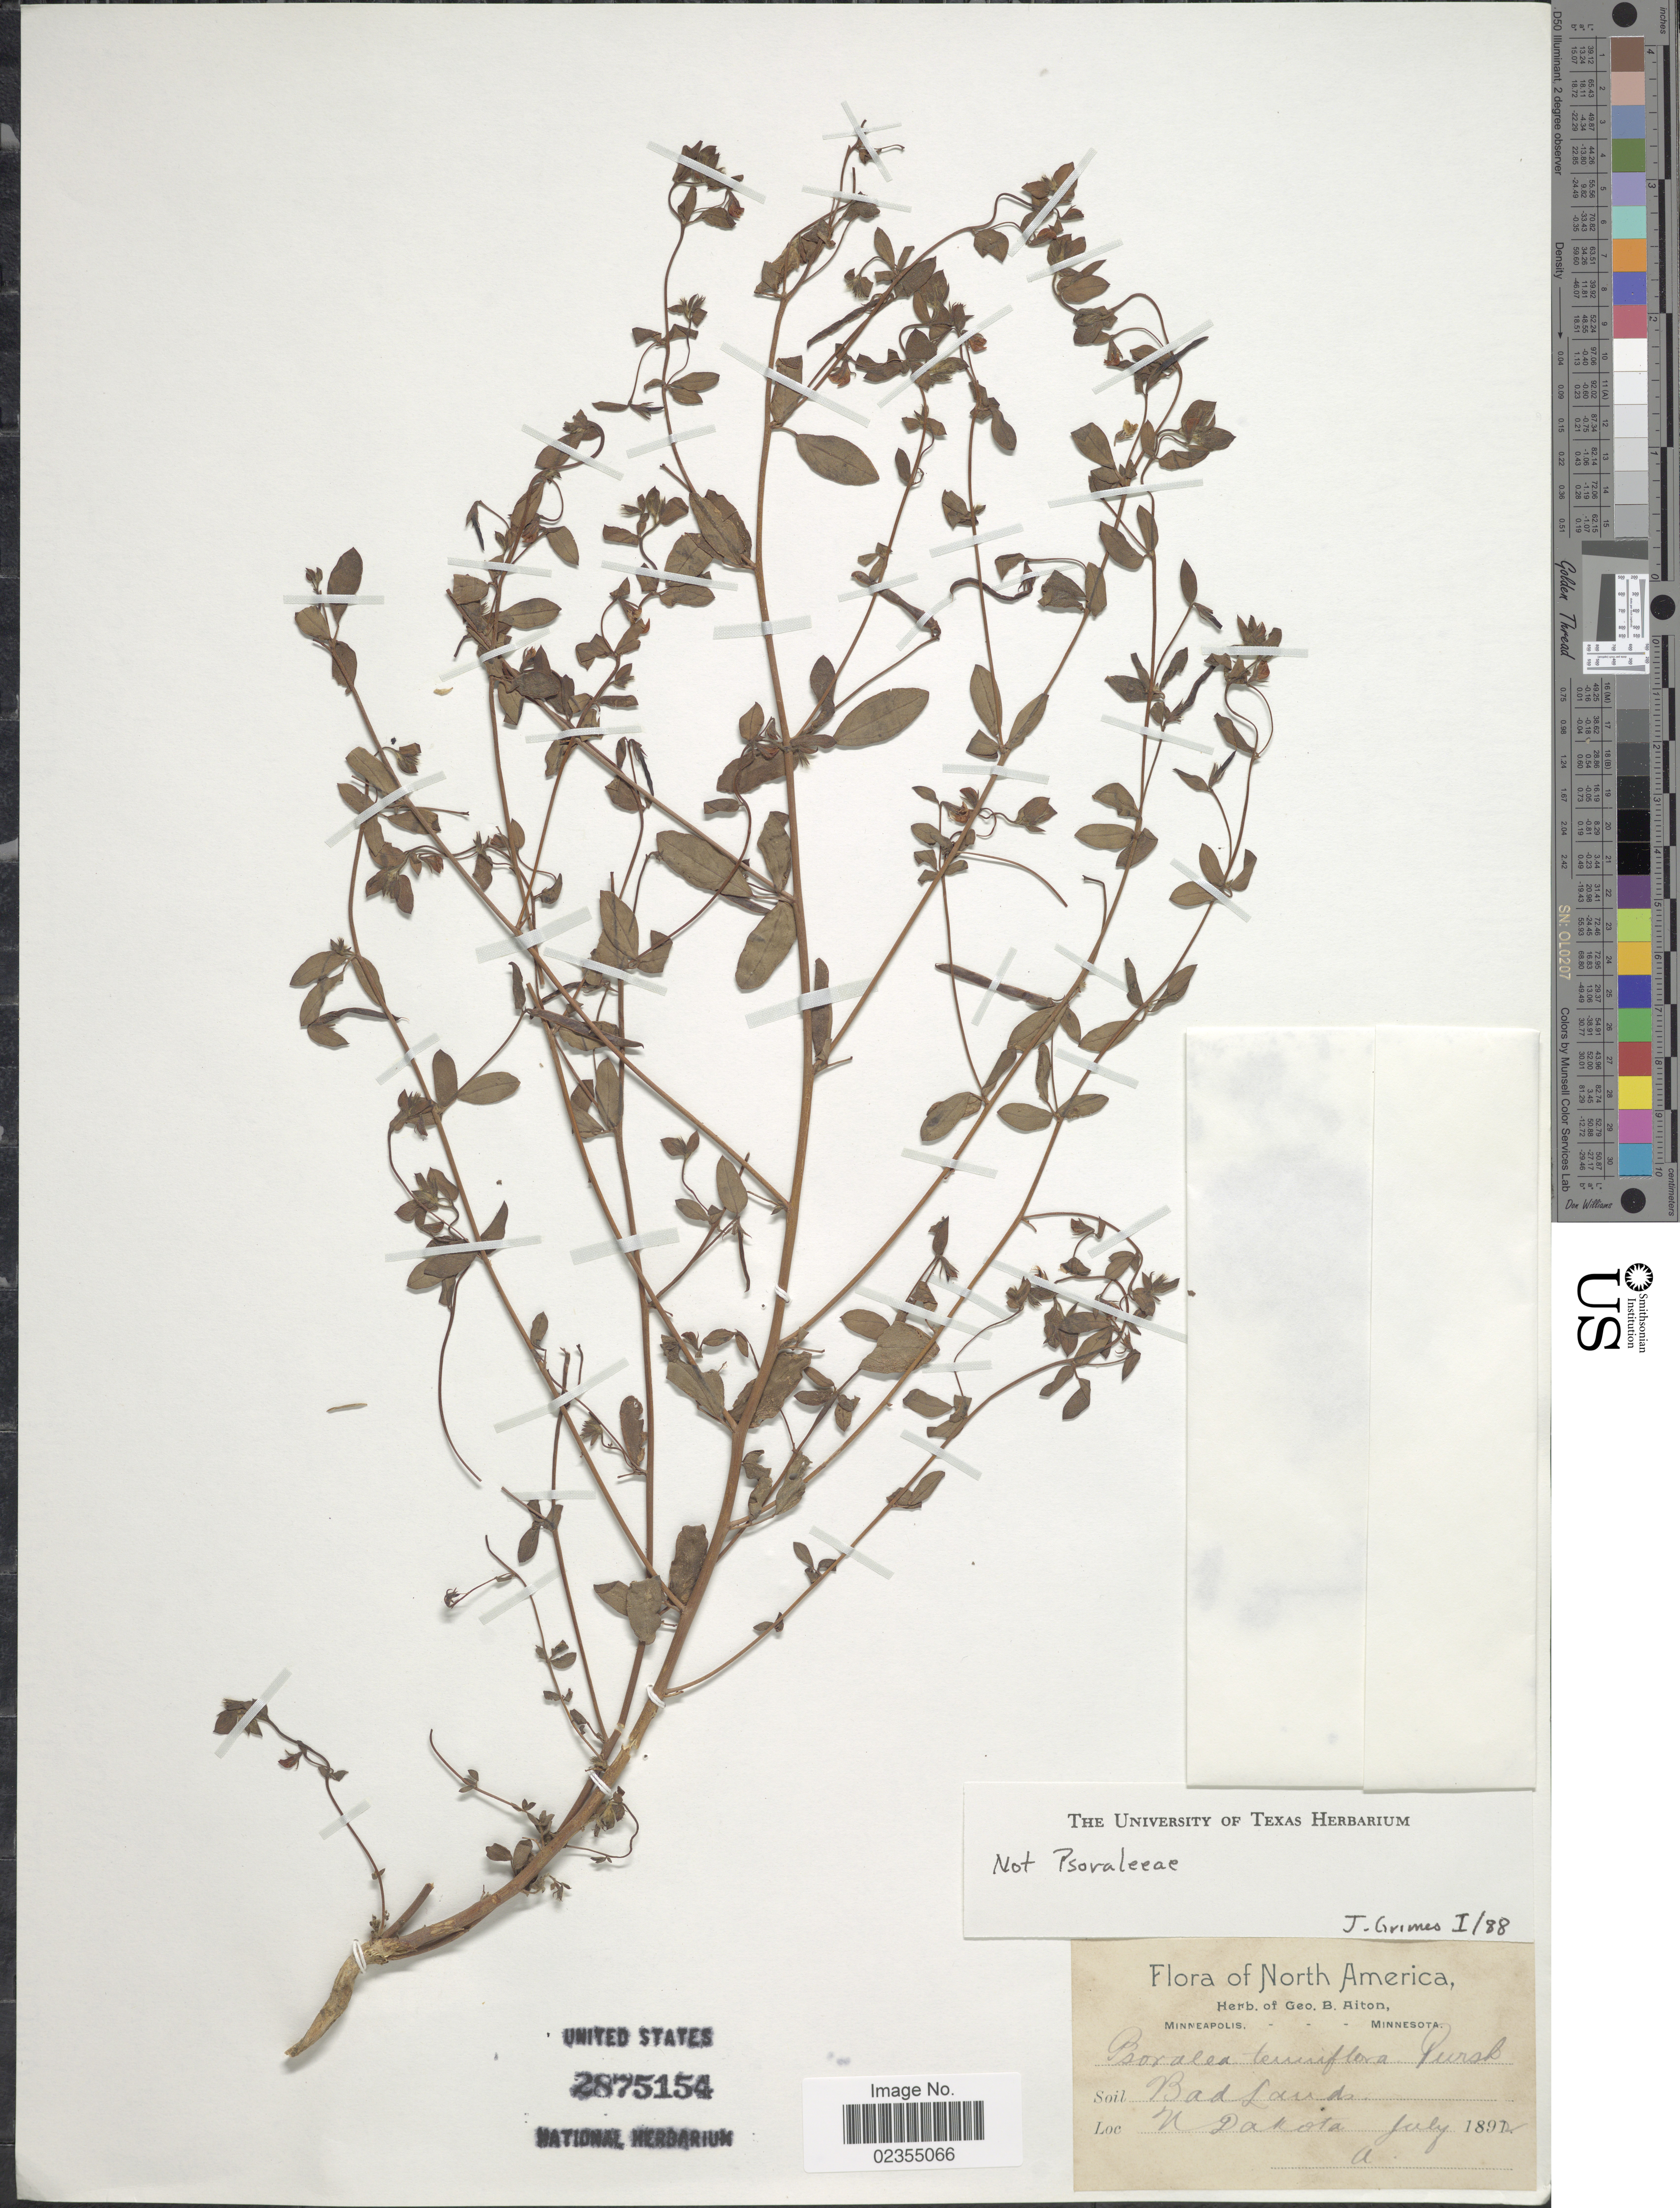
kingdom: Plantae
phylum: Tracheophyta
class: Magnoliopsida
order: Fabales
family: Fabaceae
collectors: G. B. Aiton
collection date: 1892-07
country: United States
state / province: North Dakota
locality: Bad Land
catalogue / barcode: US 2875154